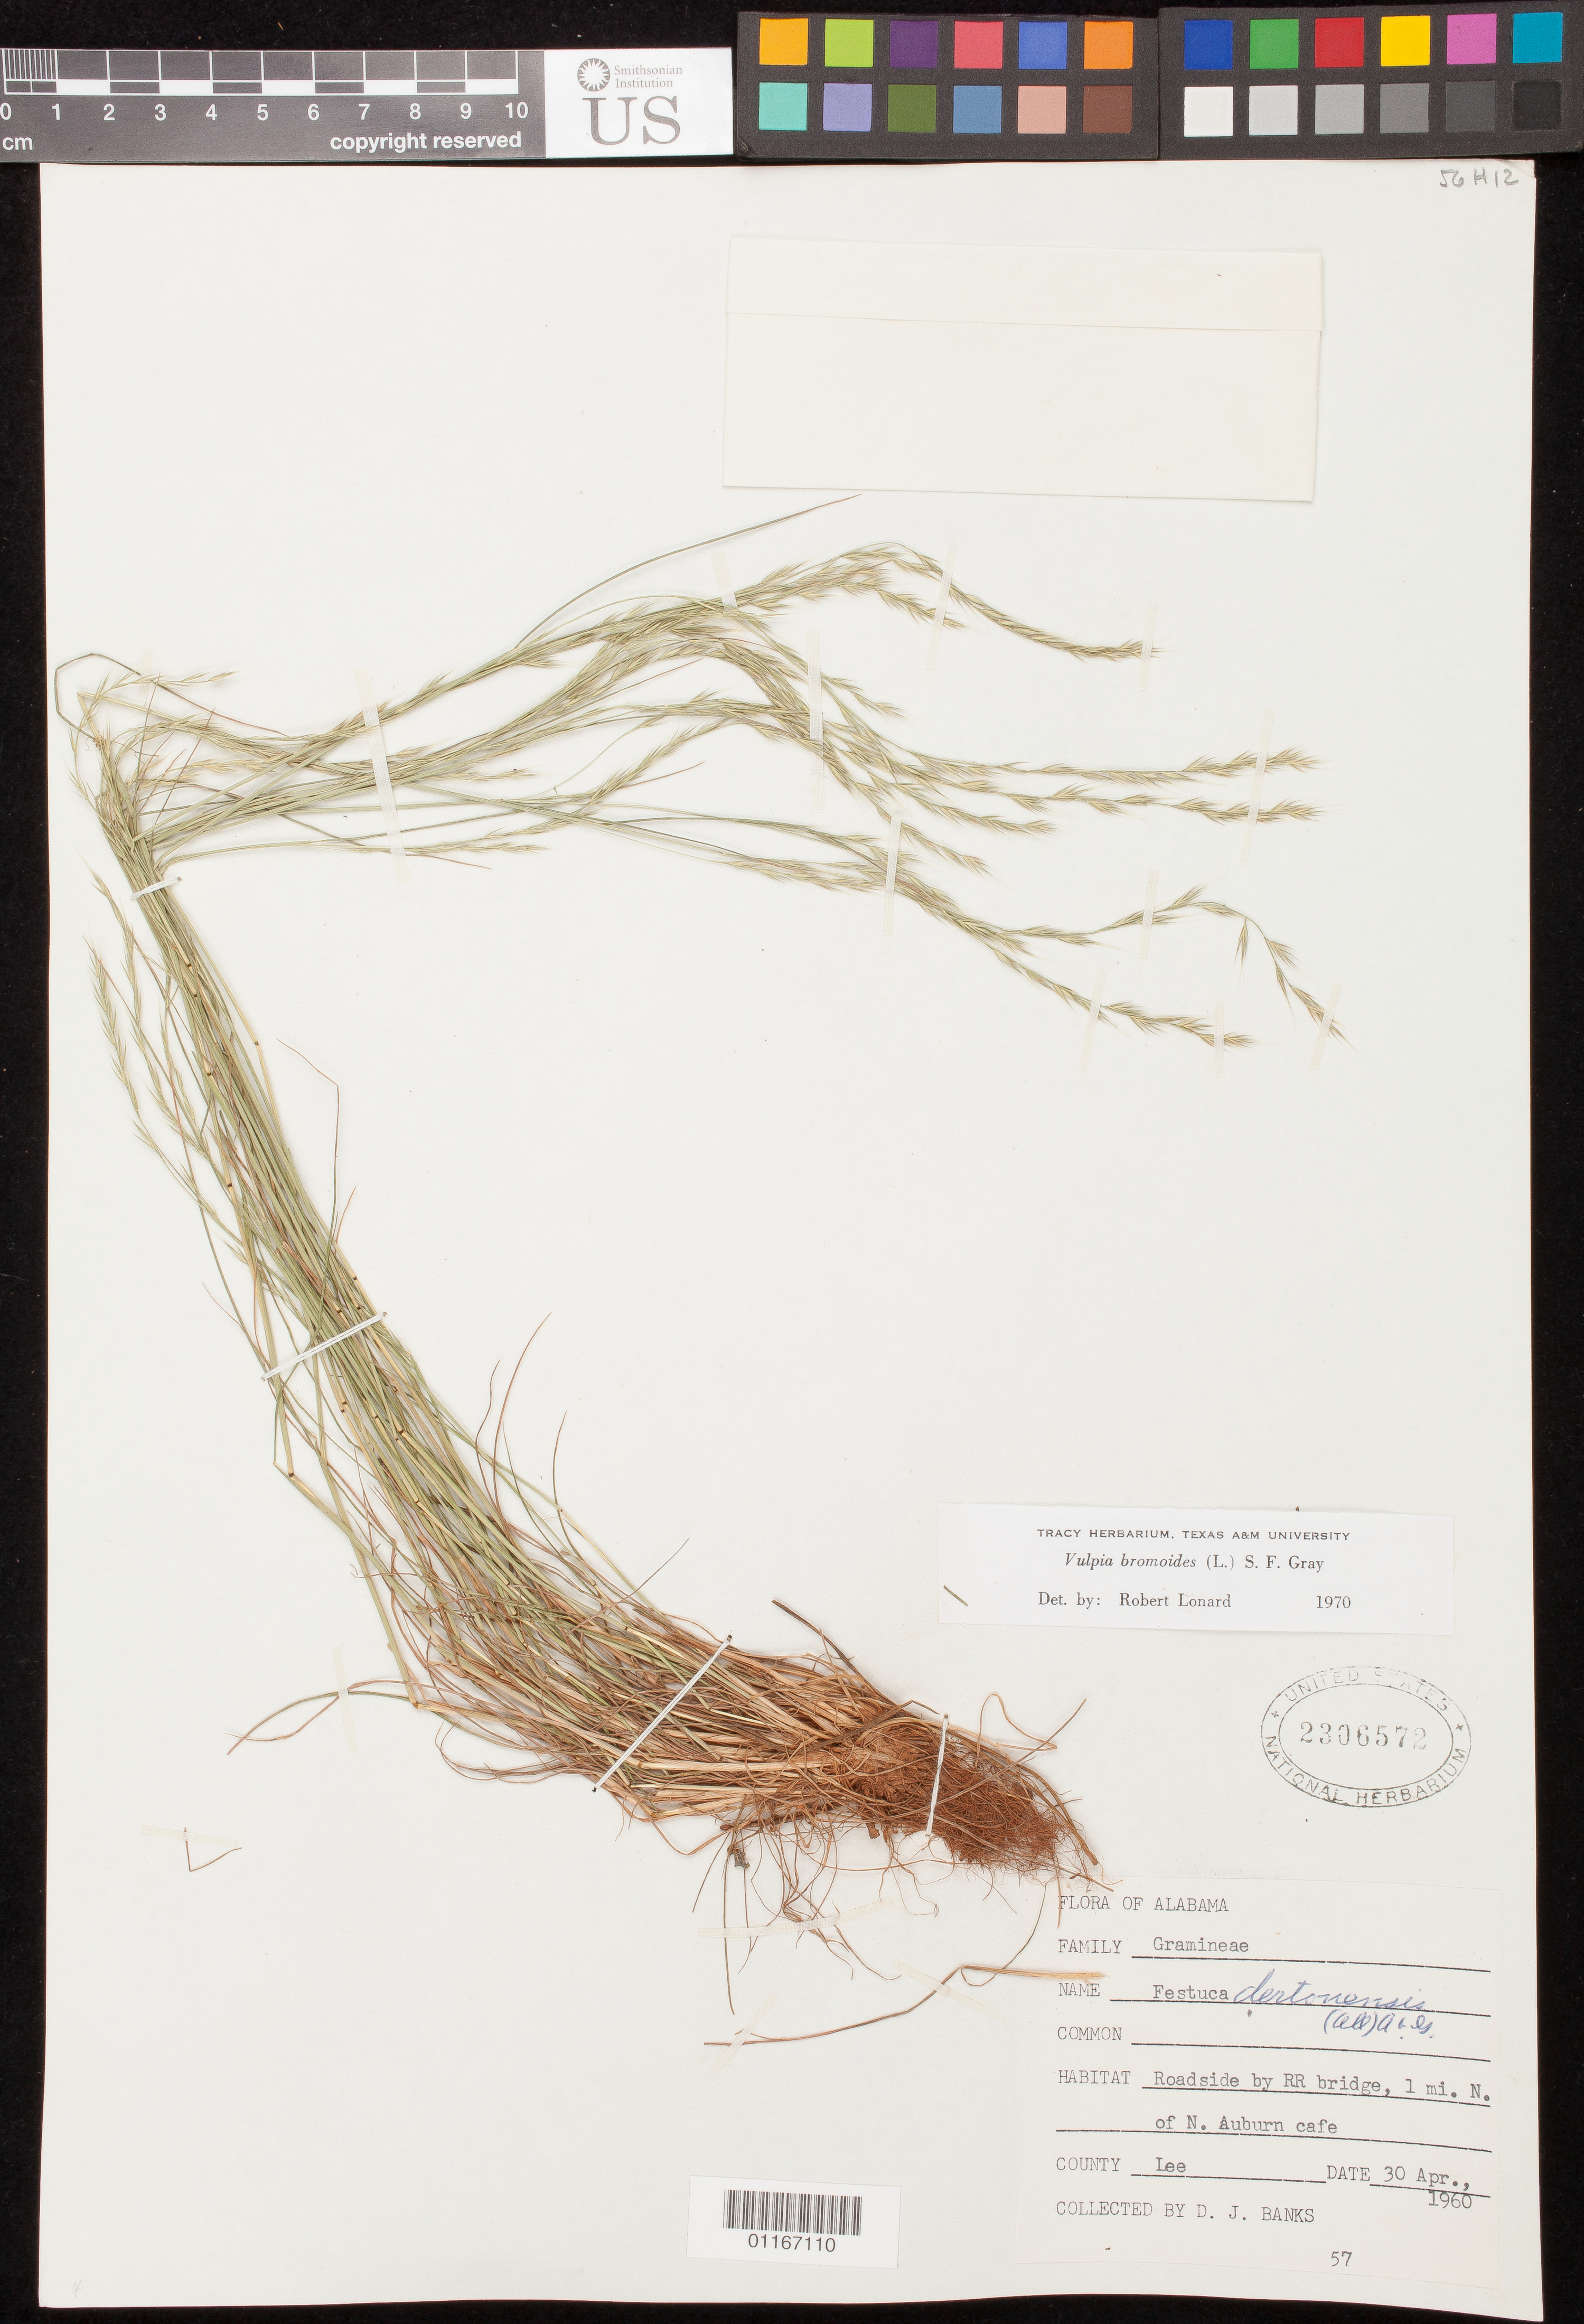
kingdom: Plantae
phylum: Tracheophyta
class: Liliopsida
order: Poales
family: Poaceae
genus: Vulpia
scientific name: Vulpia bromoides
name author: (L.) S.F. Gray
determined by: Lonard, R. I.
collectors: J. Banks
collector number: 57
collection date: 1960-04-30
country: United States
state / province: Alabama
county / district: Lee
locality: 1 mile N of N. Auburn cafe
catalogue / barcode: US 2306572